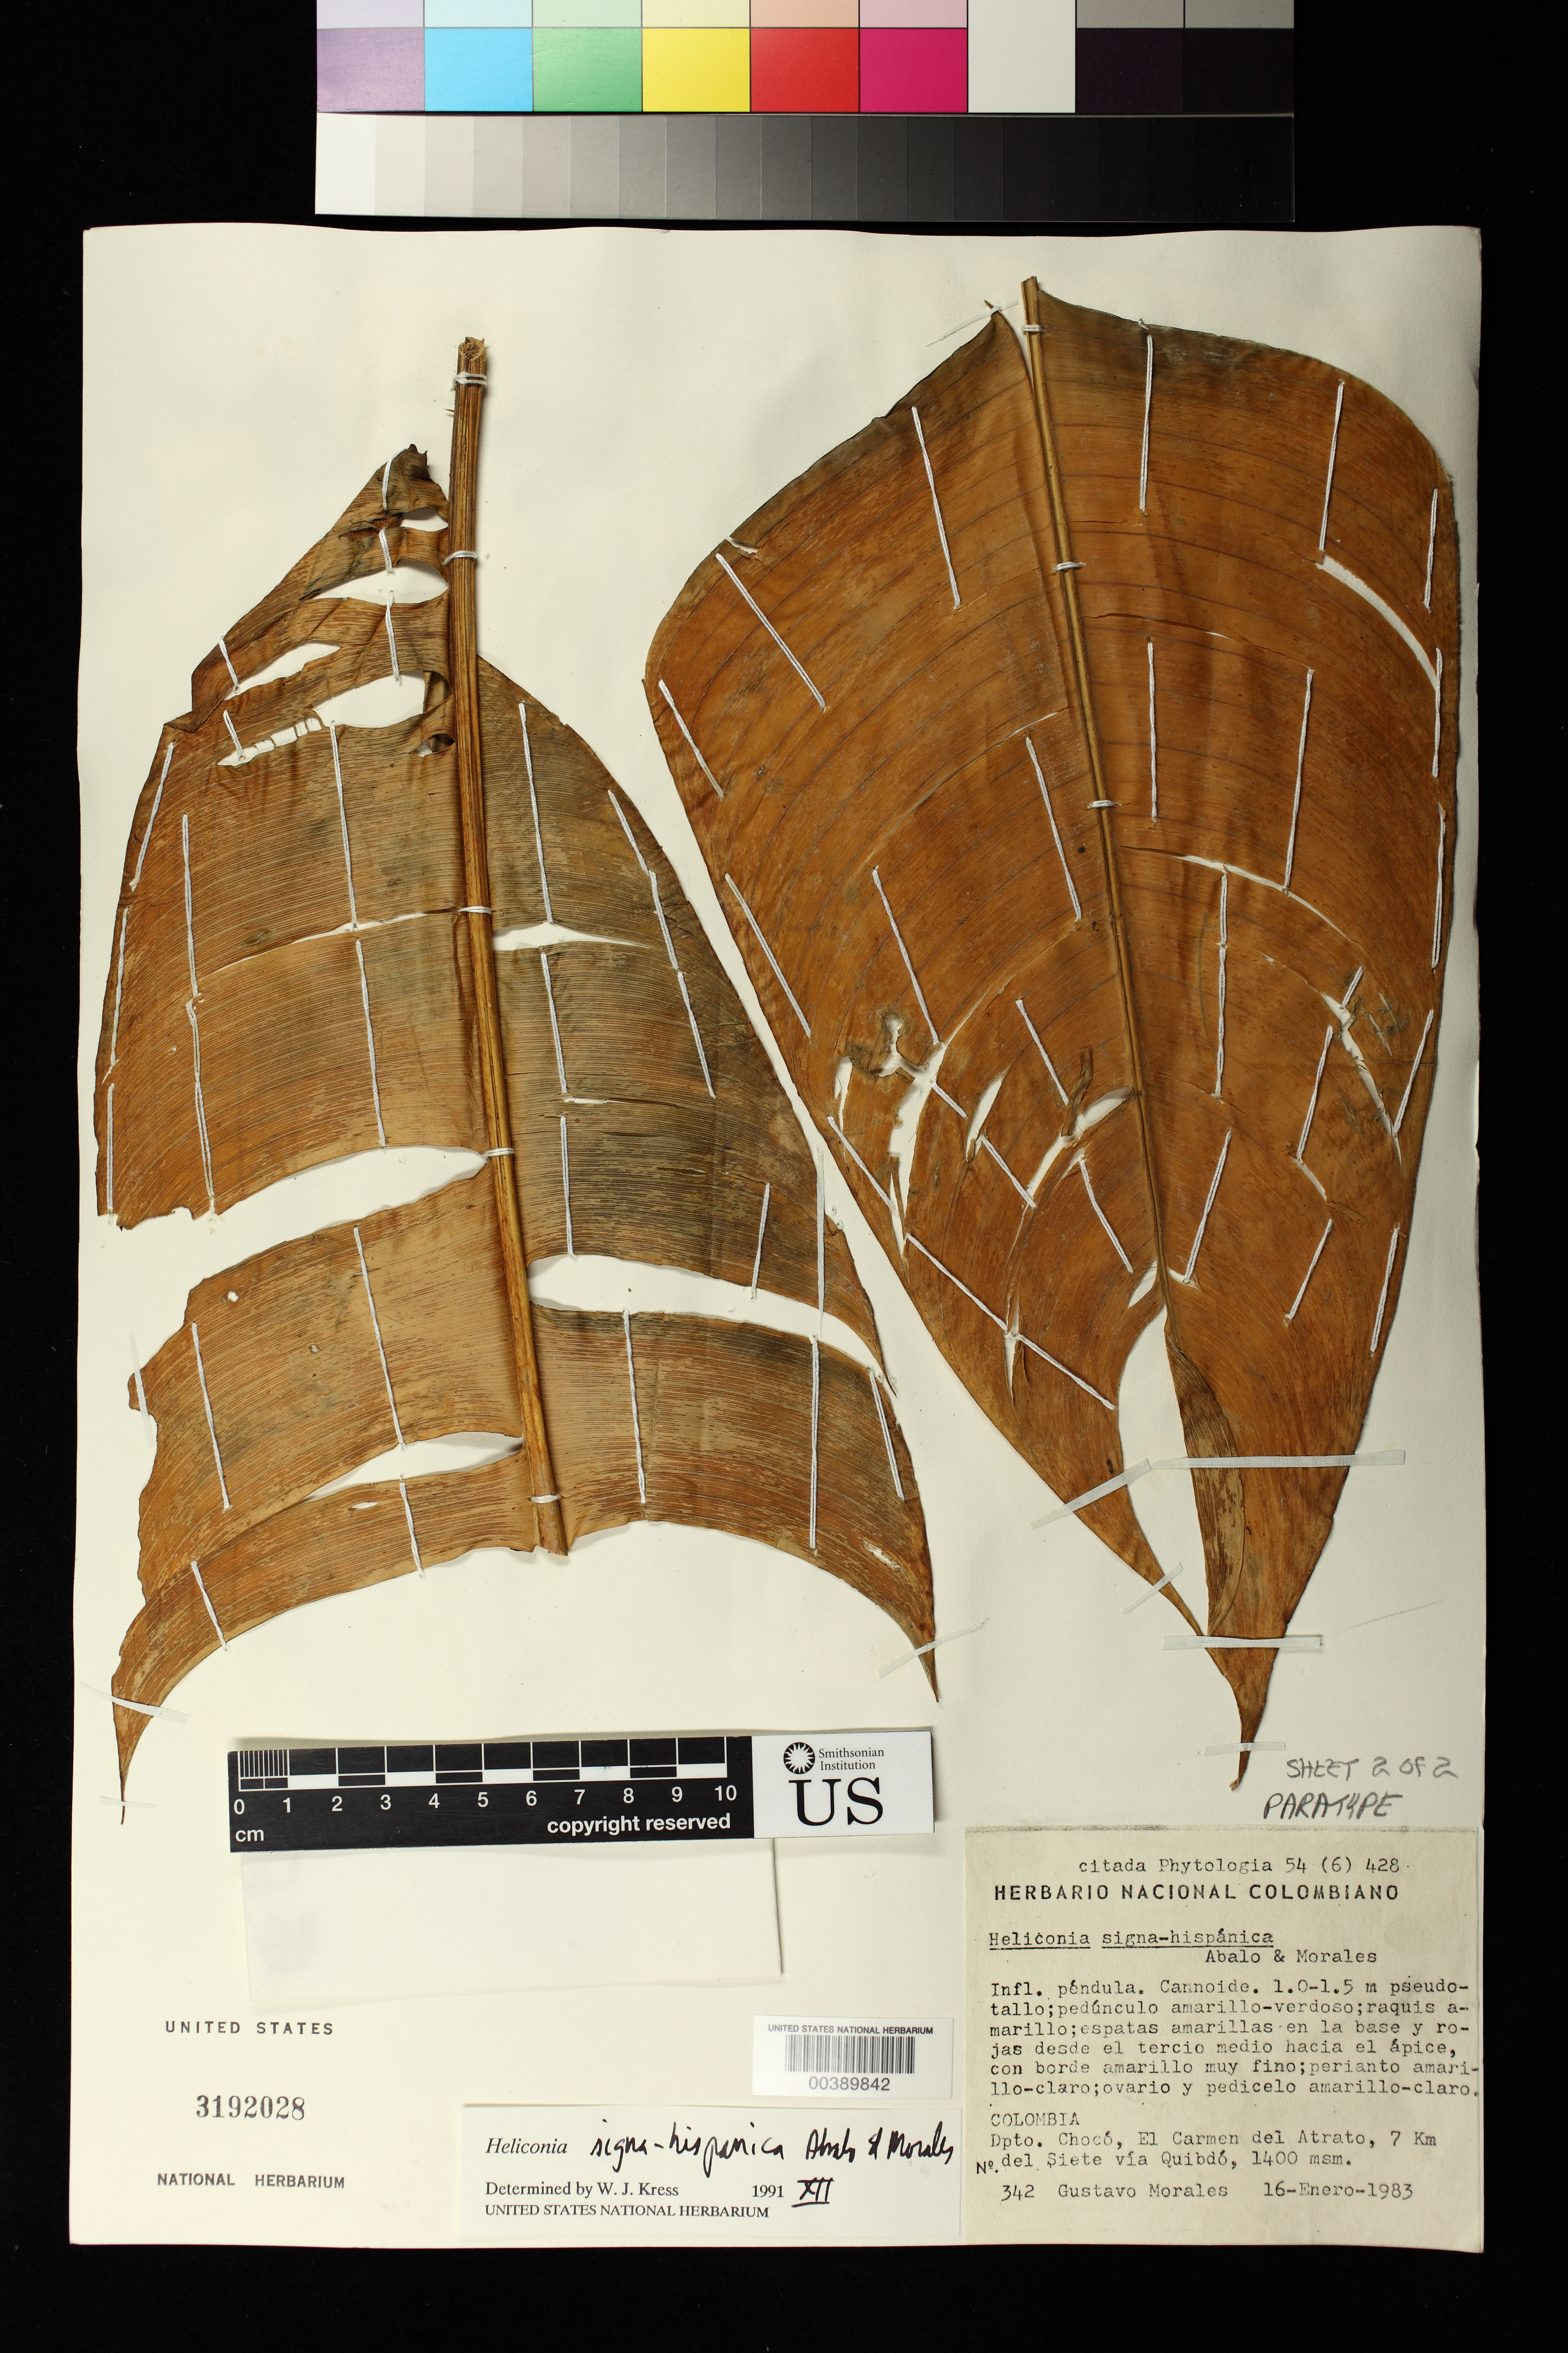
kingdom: Plantae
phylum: Tracheophyta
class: Liliopsida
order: Zingiberales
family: Heliconiaceae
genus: Heliconia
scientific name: Heliconia signa-hispanica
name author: Abalo & G. Morales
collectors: G. Morales L.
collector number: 342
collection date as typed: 16 Jan 1983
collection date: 1983-01-16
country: Colombia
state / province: Chocó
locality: El Carmen del Atrato, 7 km de Siete via Quibdo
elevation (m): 1400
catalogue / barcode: US 3192028